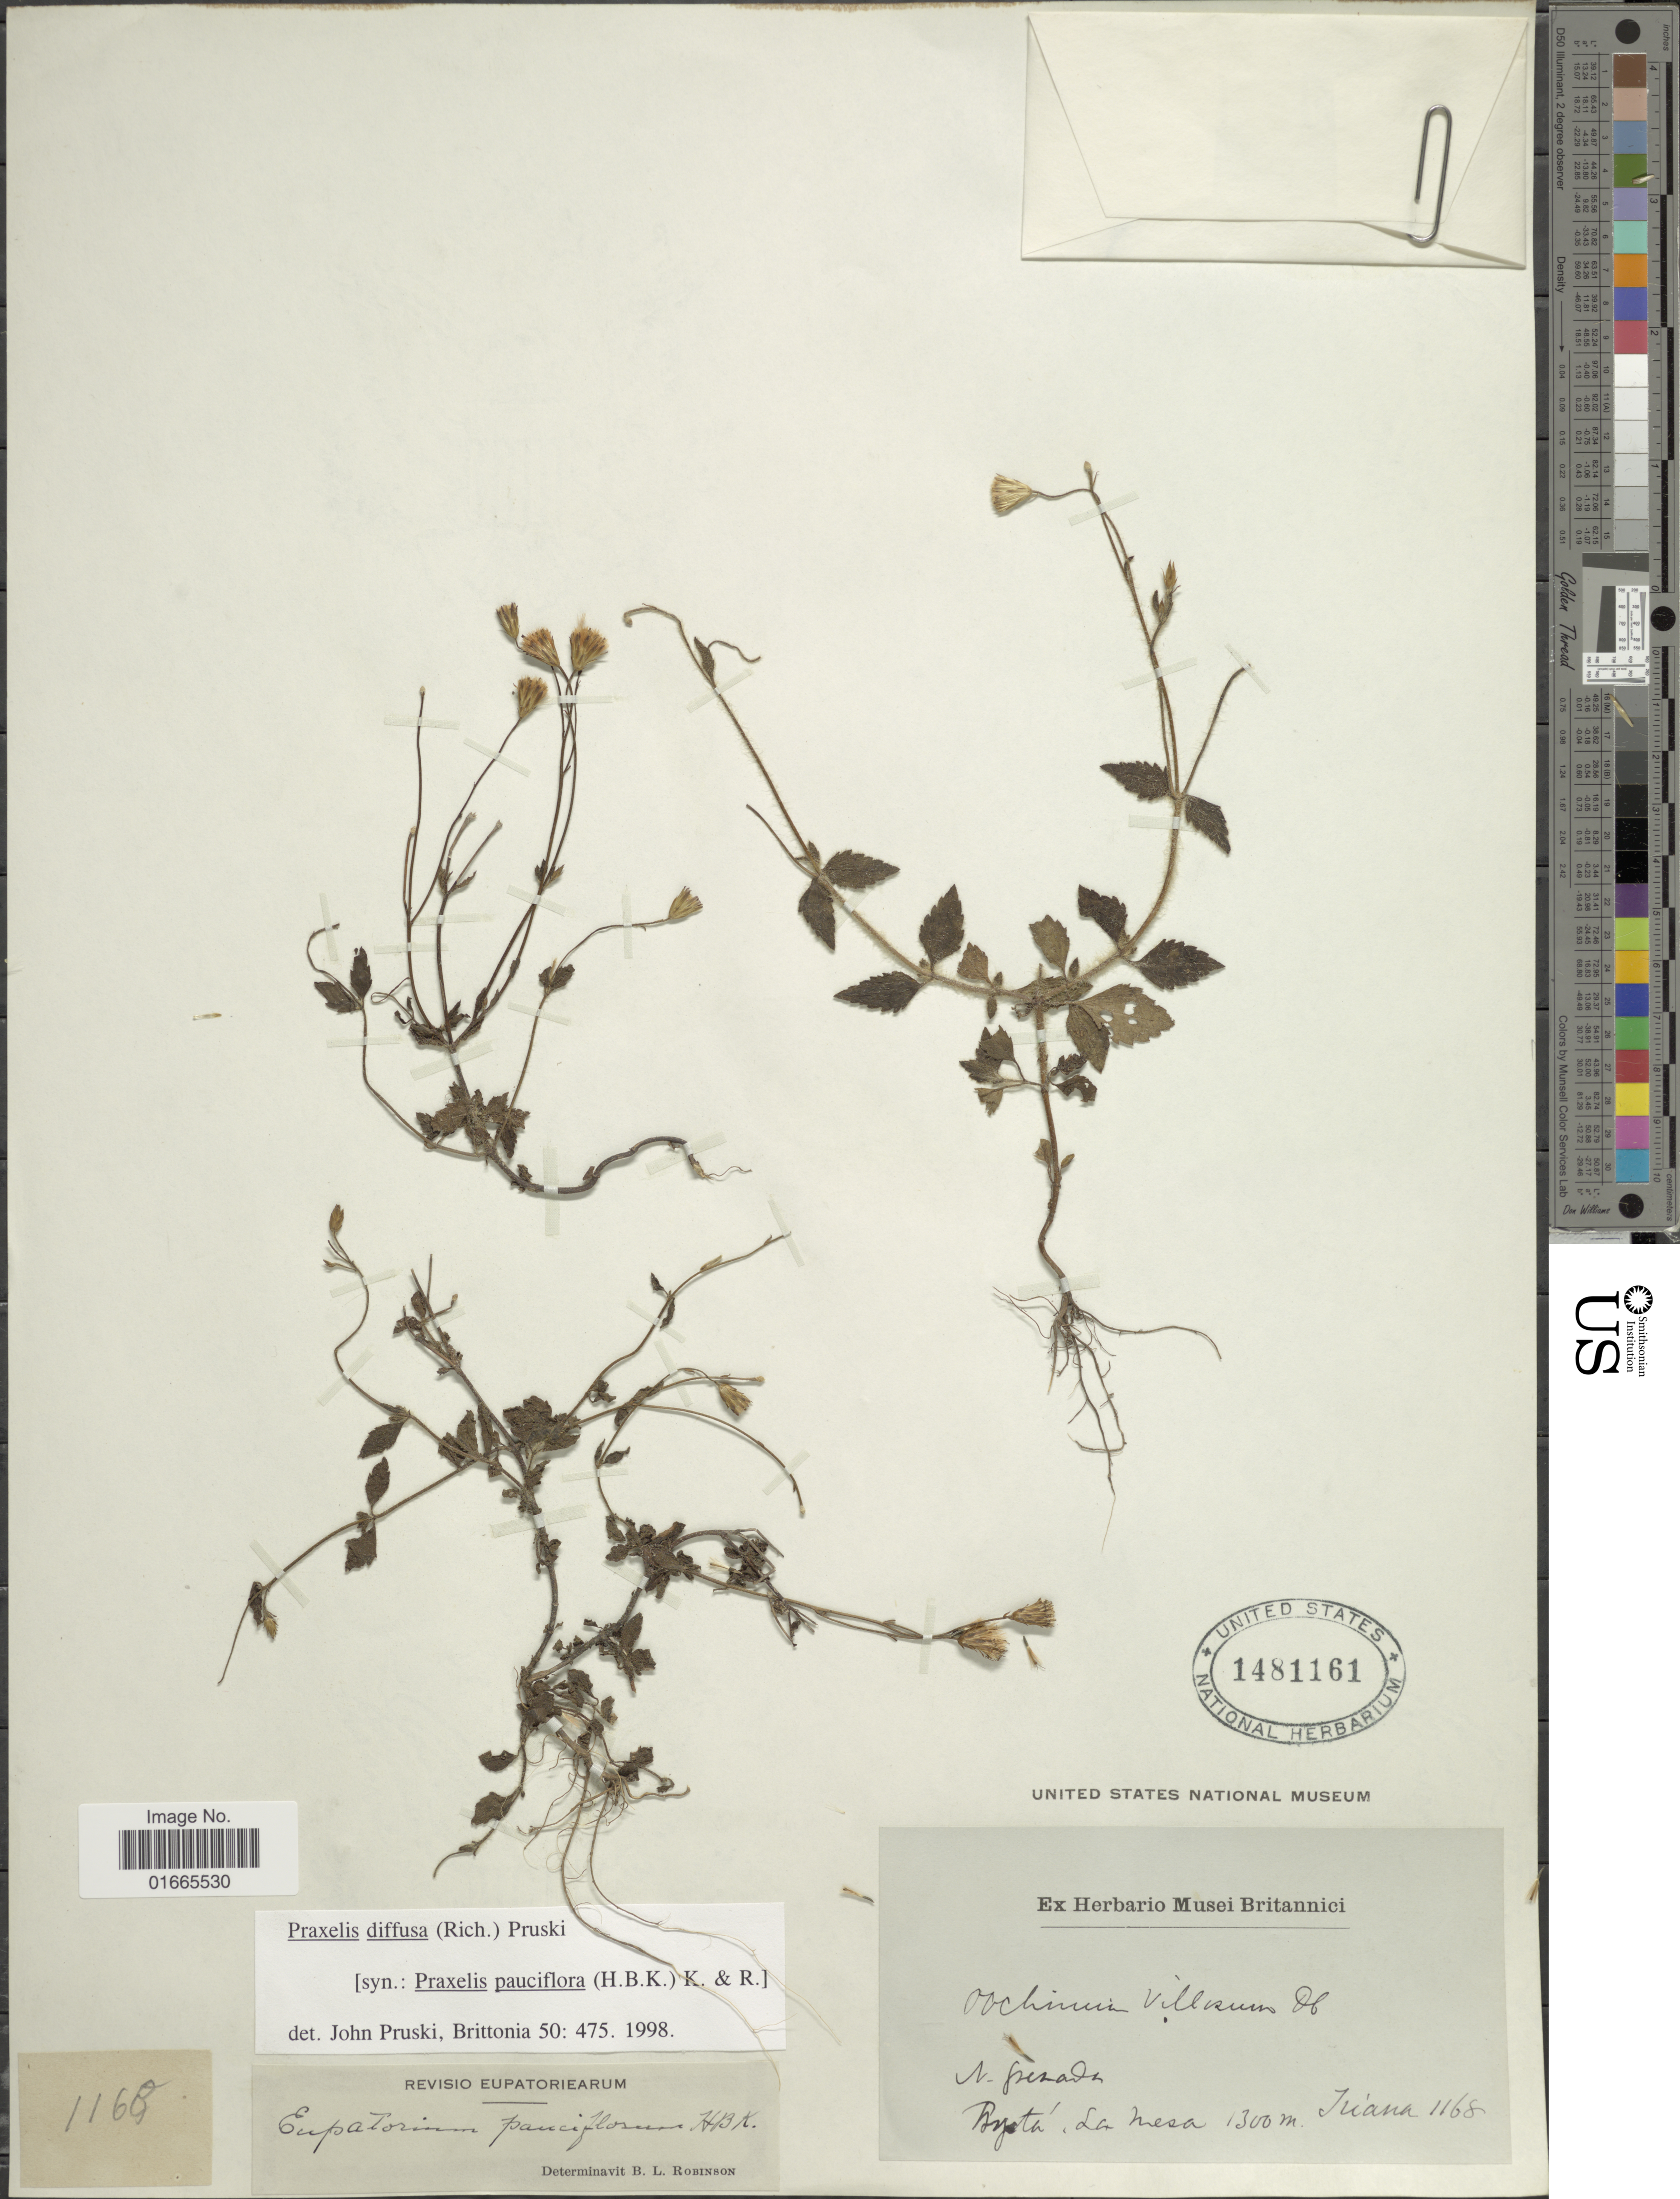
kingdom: Plantae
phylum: Tracheophyta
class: Magnoliopsida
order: Asterales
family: Asteraceae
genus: Praxelis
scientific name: Praxelis diffusa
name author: (Rich.) Pruski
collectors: Juána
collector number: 1168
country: Colombia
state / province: Cundinamarca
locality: N. Grenada, Bogota, La Mesa.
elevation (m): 1300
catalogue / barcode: US 1481161